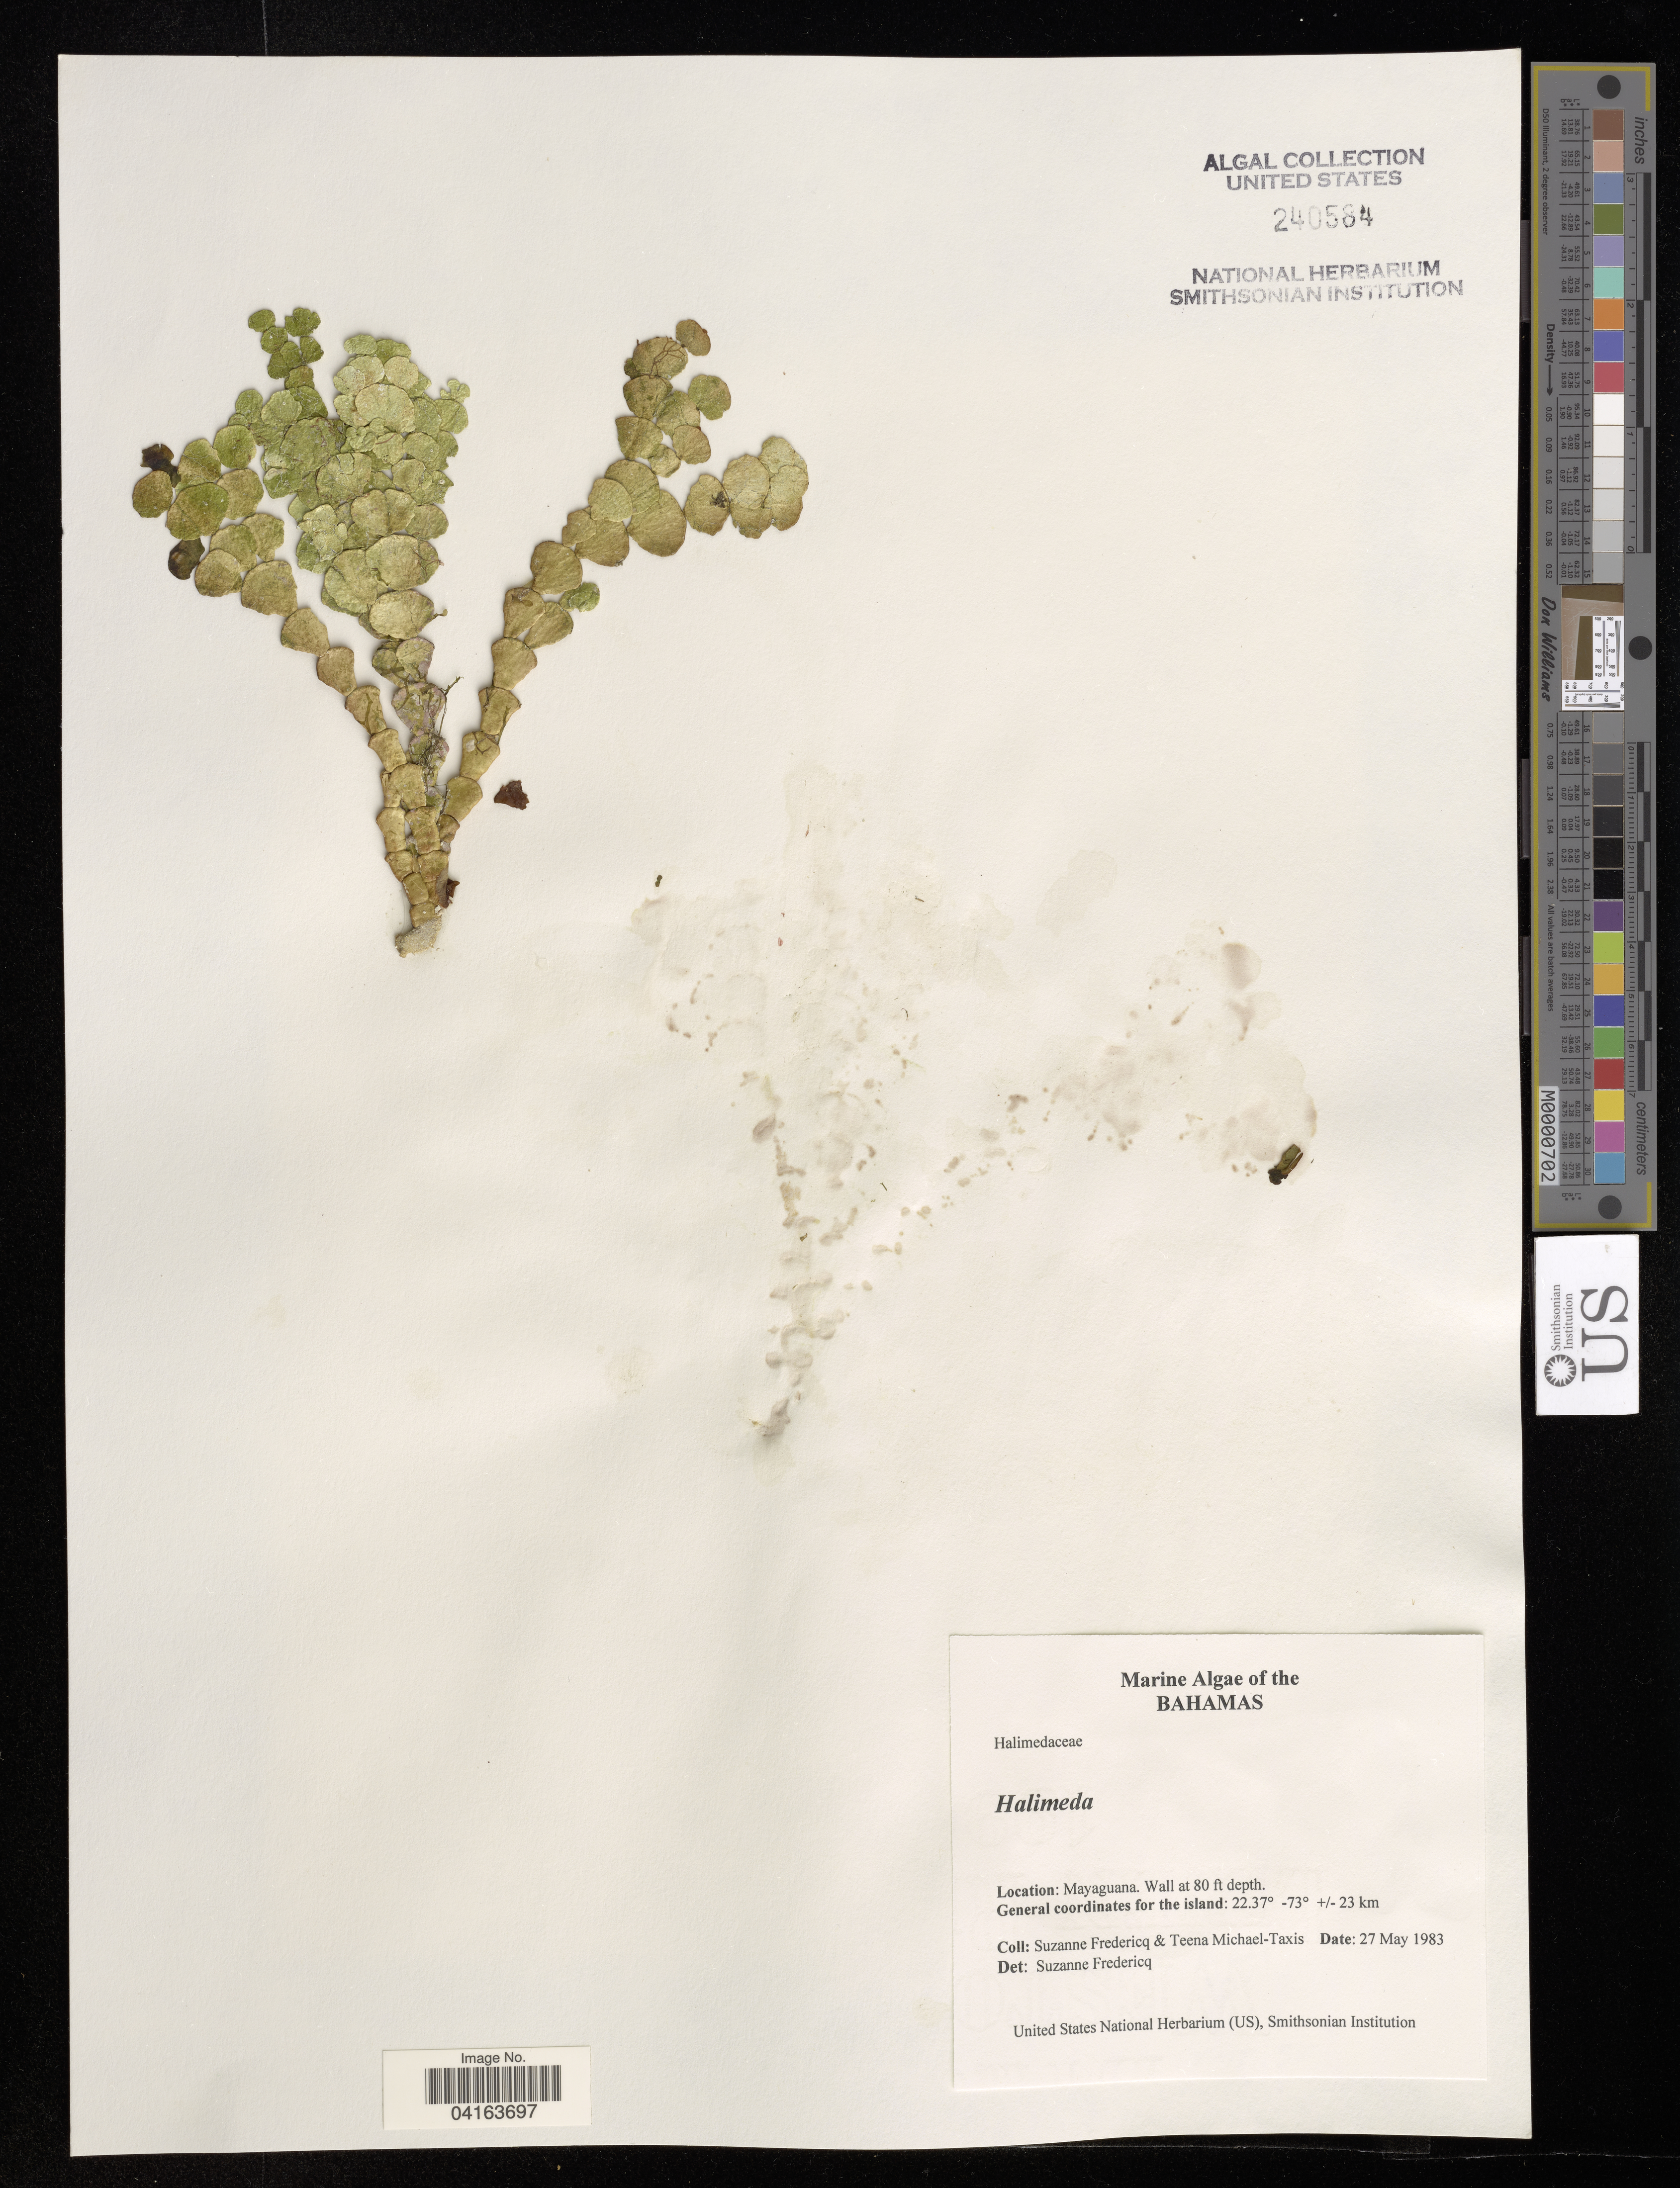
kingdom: Plantae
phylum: Chlorophyta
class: Ulvophyceae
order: Bryopsidales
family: Halimedaceae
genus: Halimeda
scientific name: Halimeda goreaui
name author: W.R. Taylor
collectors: S. Fredericq & T. Michael-Taxis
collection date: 1983-05-27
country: Bahamas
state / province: Mayaguana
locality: Wall at 80 ft depth.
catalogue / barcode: US 240584